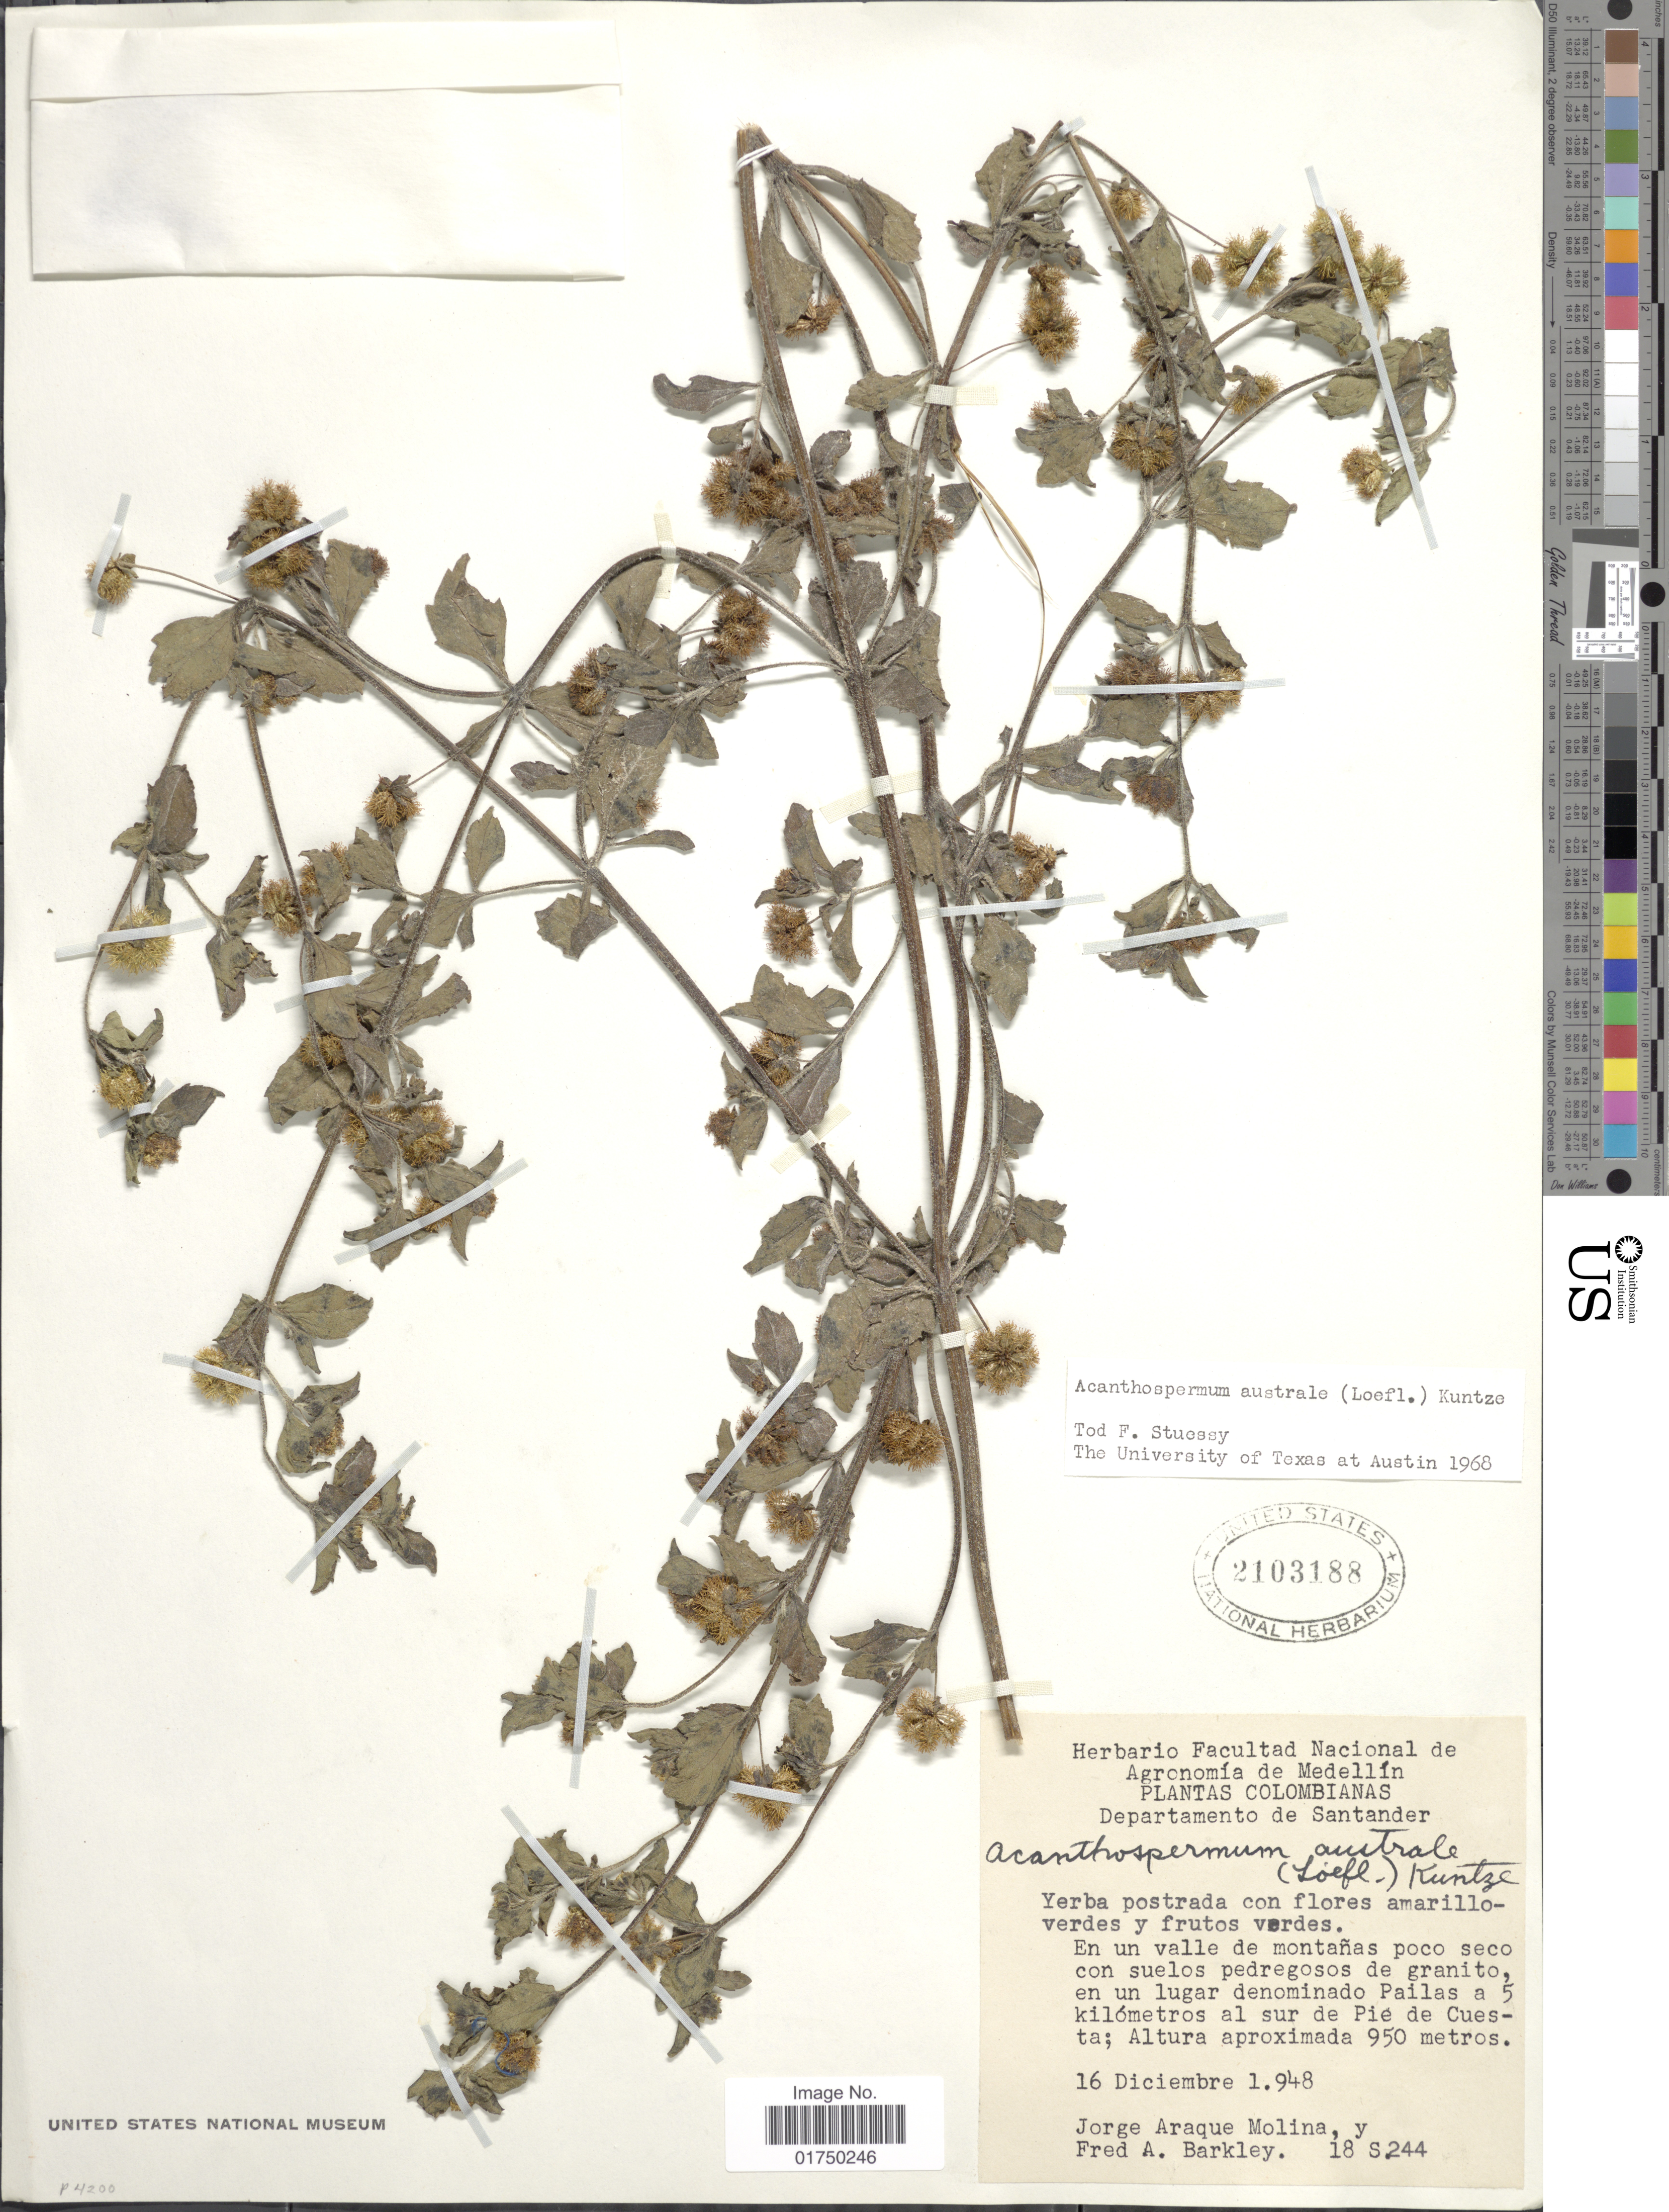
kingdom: Plantae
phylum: Tracheophyta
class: Magnoliopsida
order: Asterales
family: Asteraceae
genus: Acanthospermum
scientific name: Acanthospermum australe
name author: (Loefl.) Kuntze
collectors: J. Araque Molina & F. A. Barkley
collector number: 18S244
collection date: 1948-12-16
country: Colombia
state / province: Santander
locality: Departamento de Santander. En un valle de montañas poco seco con suelos pedregosos de granito, en un lugar denominado Pailas a 5 kilómetros al sur de Pie de Cuesta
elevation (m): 950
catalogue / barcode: US 2103188